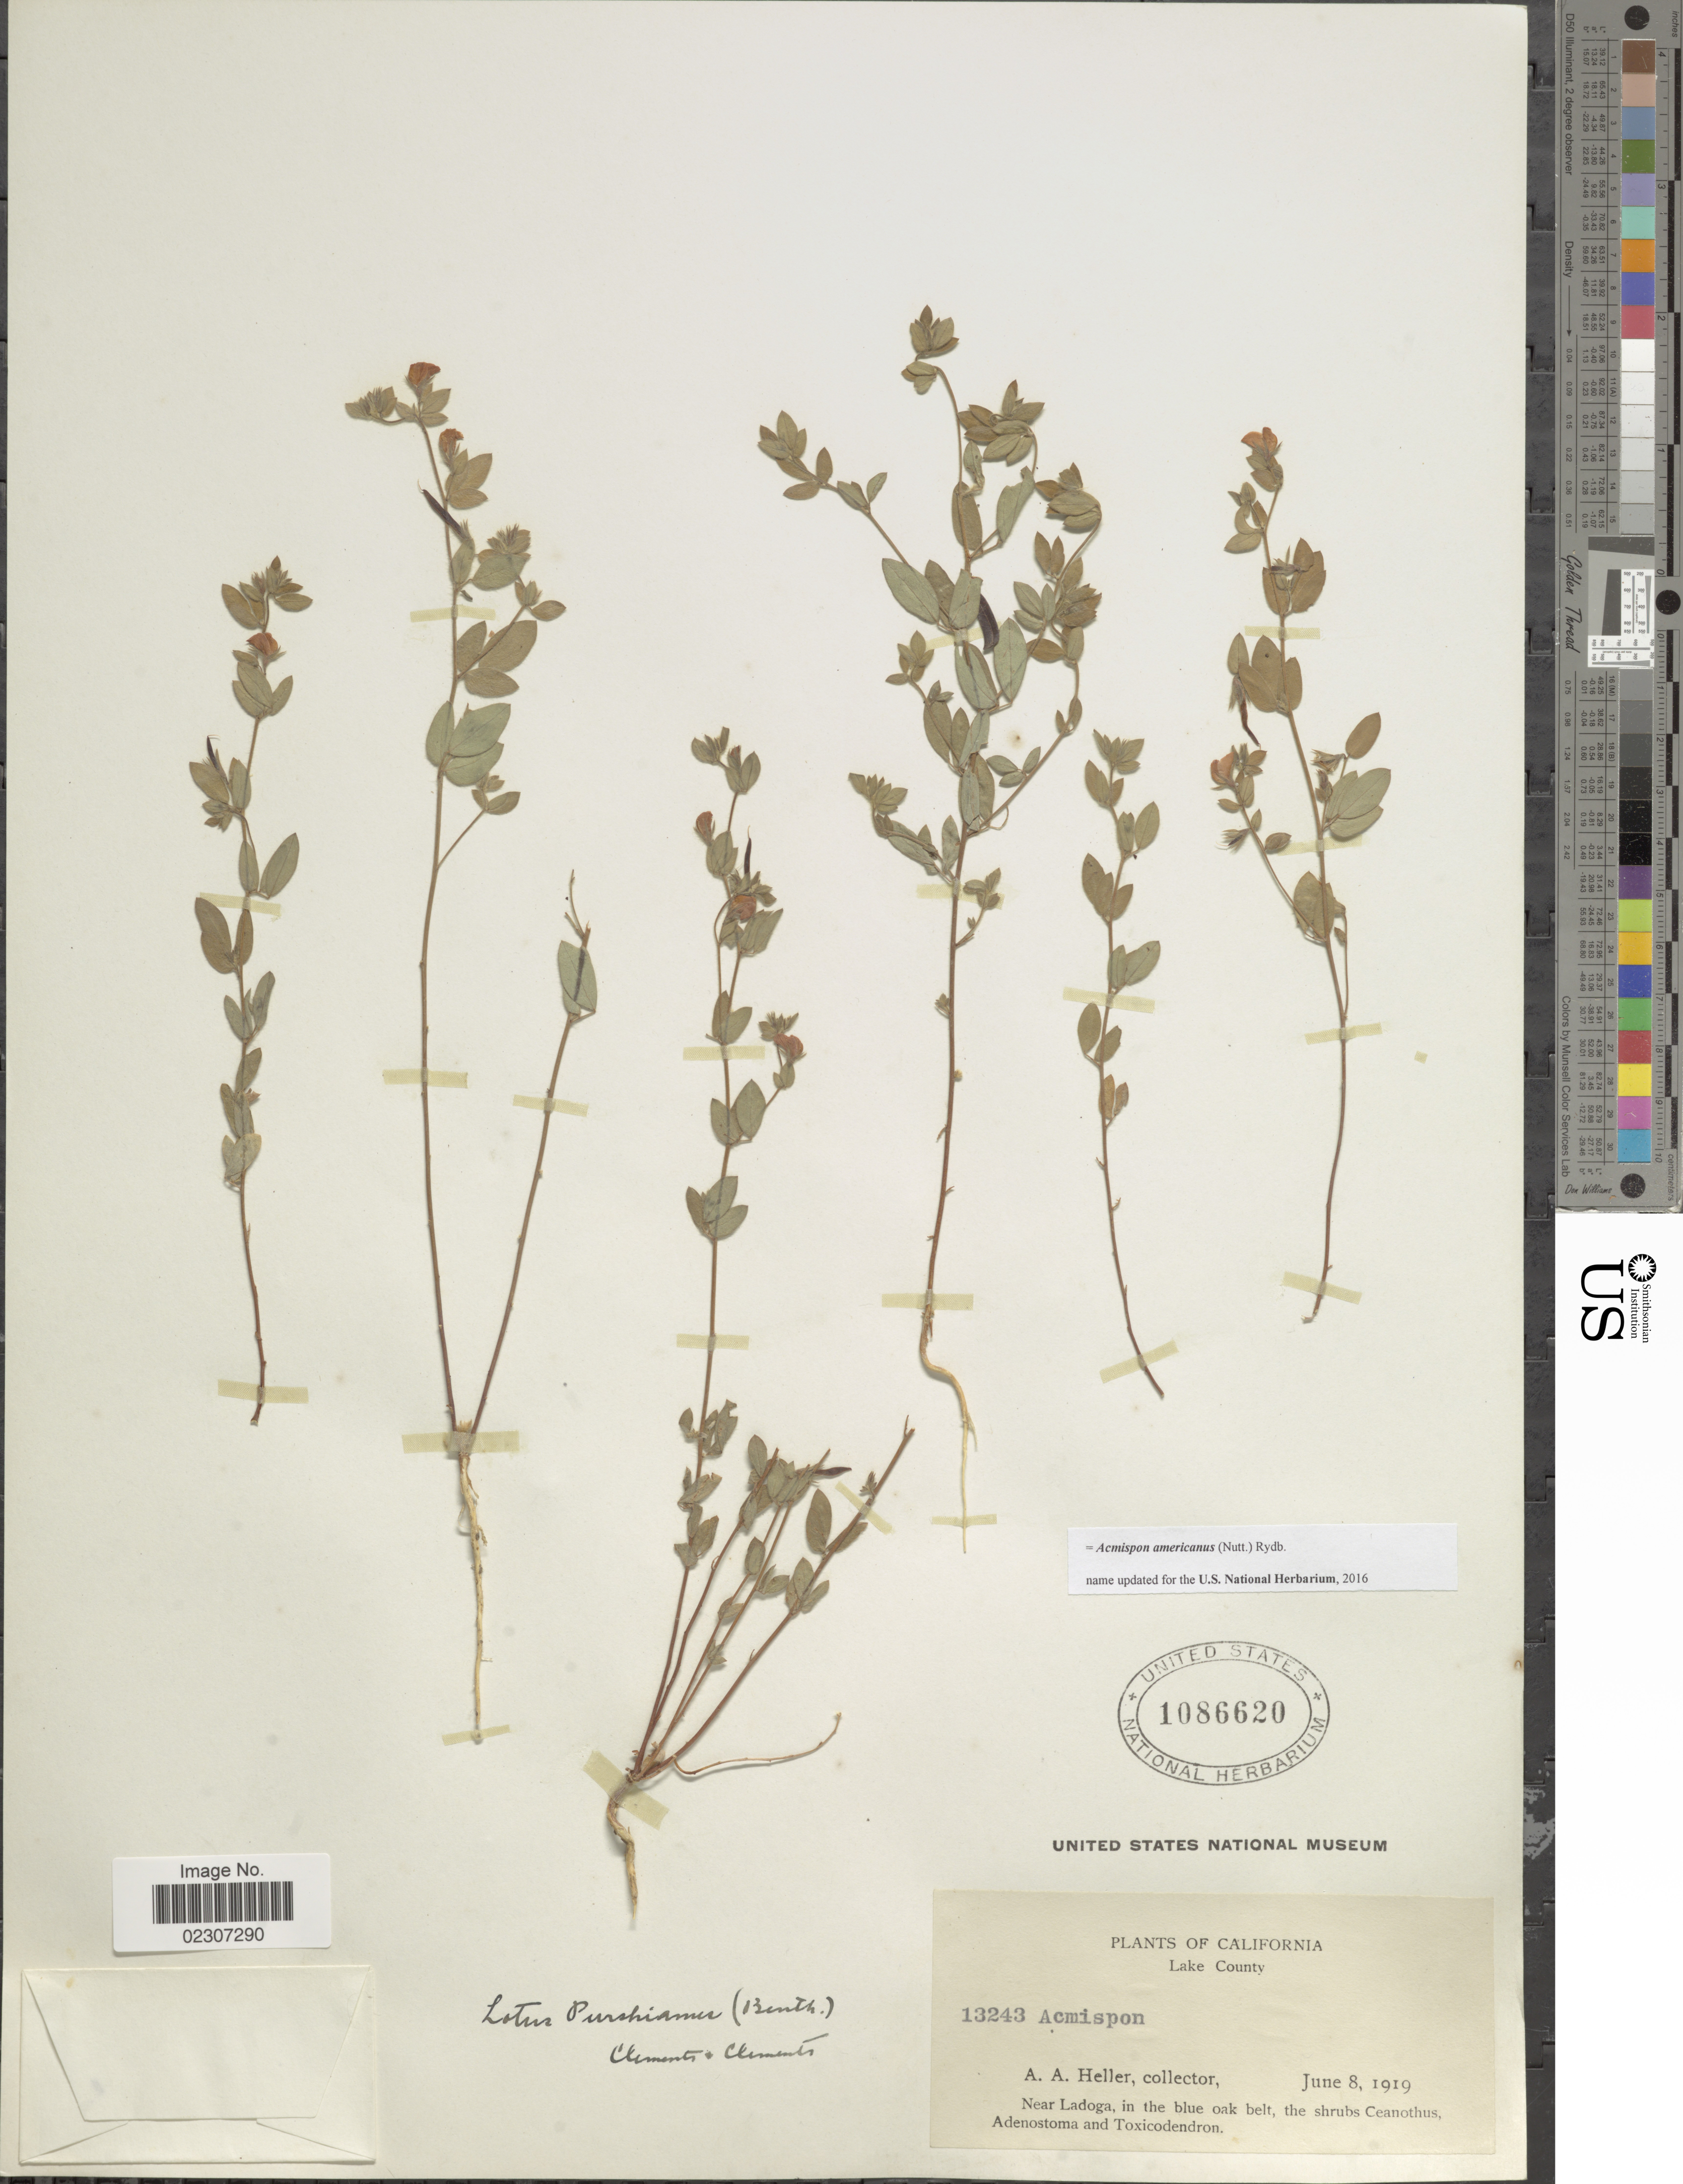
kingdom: Plantae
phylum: Tracheophyta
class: Magnoliopsida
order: Fabales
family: Fabaceae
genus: Acmispon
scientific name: Acmispon americanus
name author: (Nutt.) Rydb.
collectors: A. A. Heller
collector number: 13243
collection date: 1919-06-08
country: United States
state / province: California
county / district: Lake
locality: California, Lake County. Near Ladoga, in the blue oak belt, the shrubs Ceanothus Adenostoma and Toxicodendron.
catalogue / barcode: US 1086620